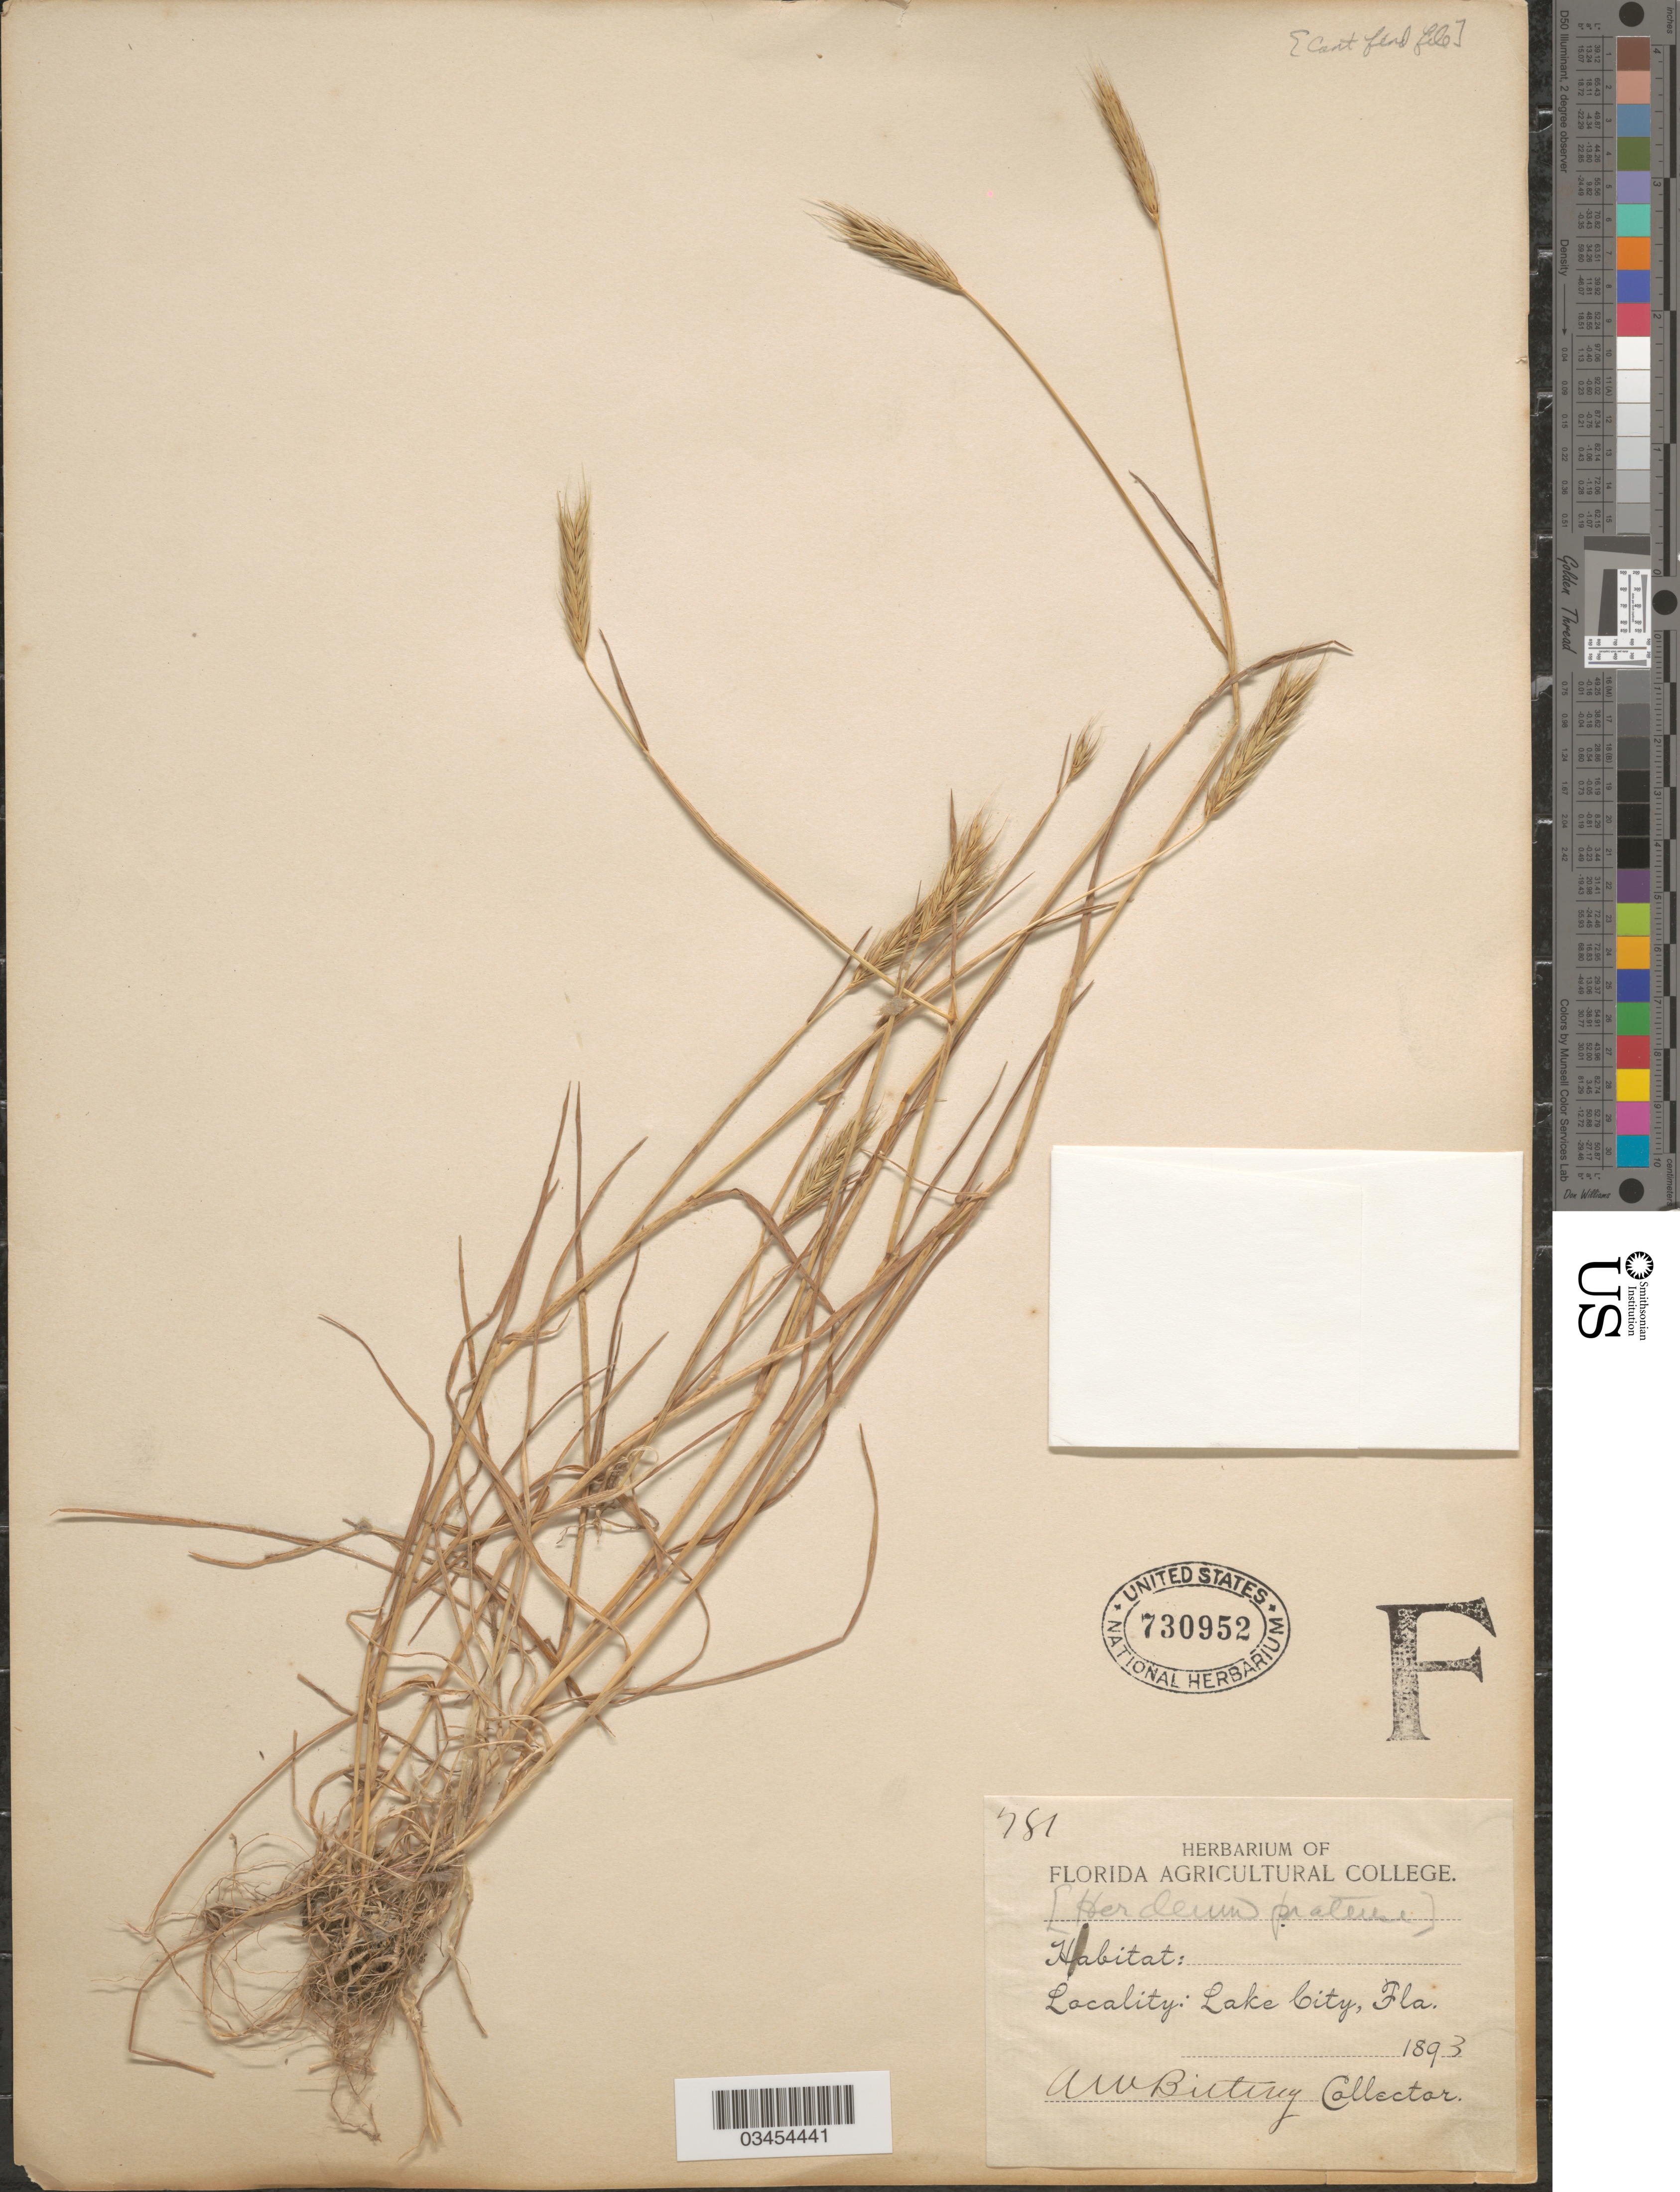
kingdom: Plantae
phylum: Tracheophyta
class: Liliopsida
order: Poales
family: Poaceae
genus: Hordeum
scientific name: Hordeum sp.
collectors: A. Bitting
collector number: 781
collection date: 1893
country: United States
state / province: Florida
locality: Lake City.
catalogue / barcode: US 730952